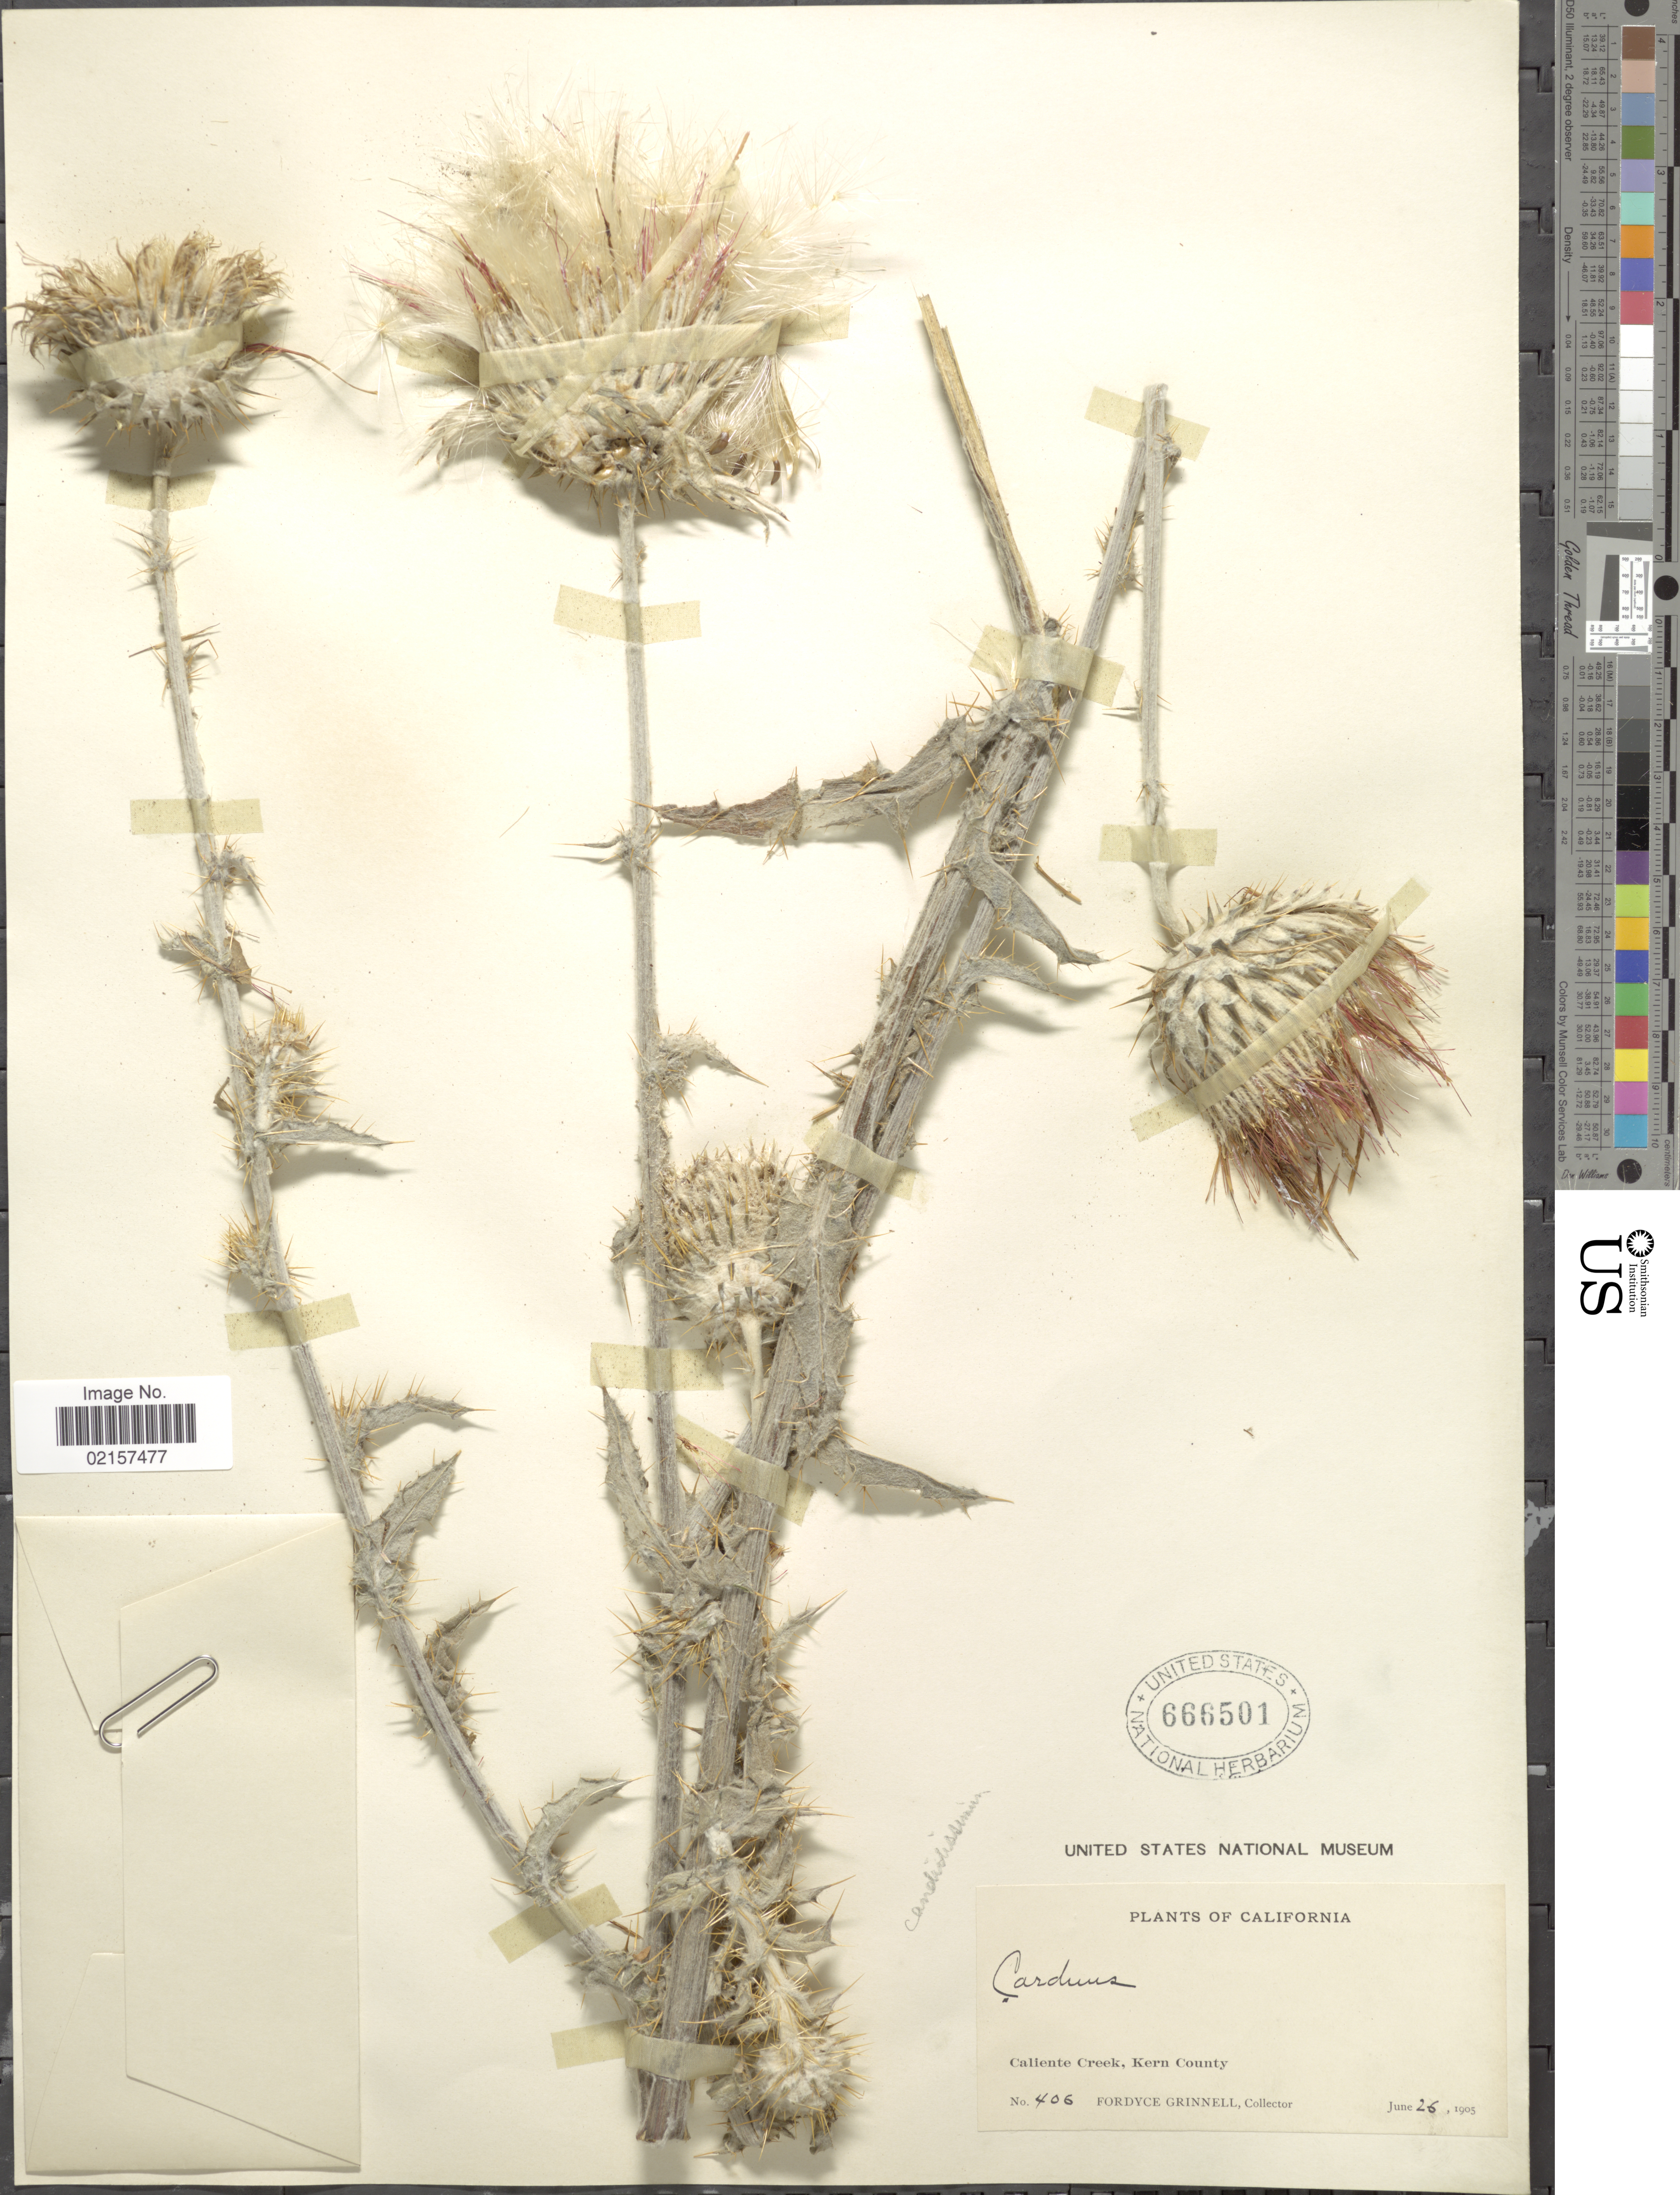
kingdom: Plantae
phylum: Tracheophyta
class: Magnoliopsida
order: Asterales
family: Asteraceae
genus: Cirsium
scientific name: Cirsium occidentale subsp. candidissimum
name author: (Greene) Petr.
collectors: F. Grinnell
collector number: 406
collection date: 1905-06-26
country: United States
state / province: California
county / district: Kern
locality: Caliente Creek, Kern County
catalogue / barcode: US 666501